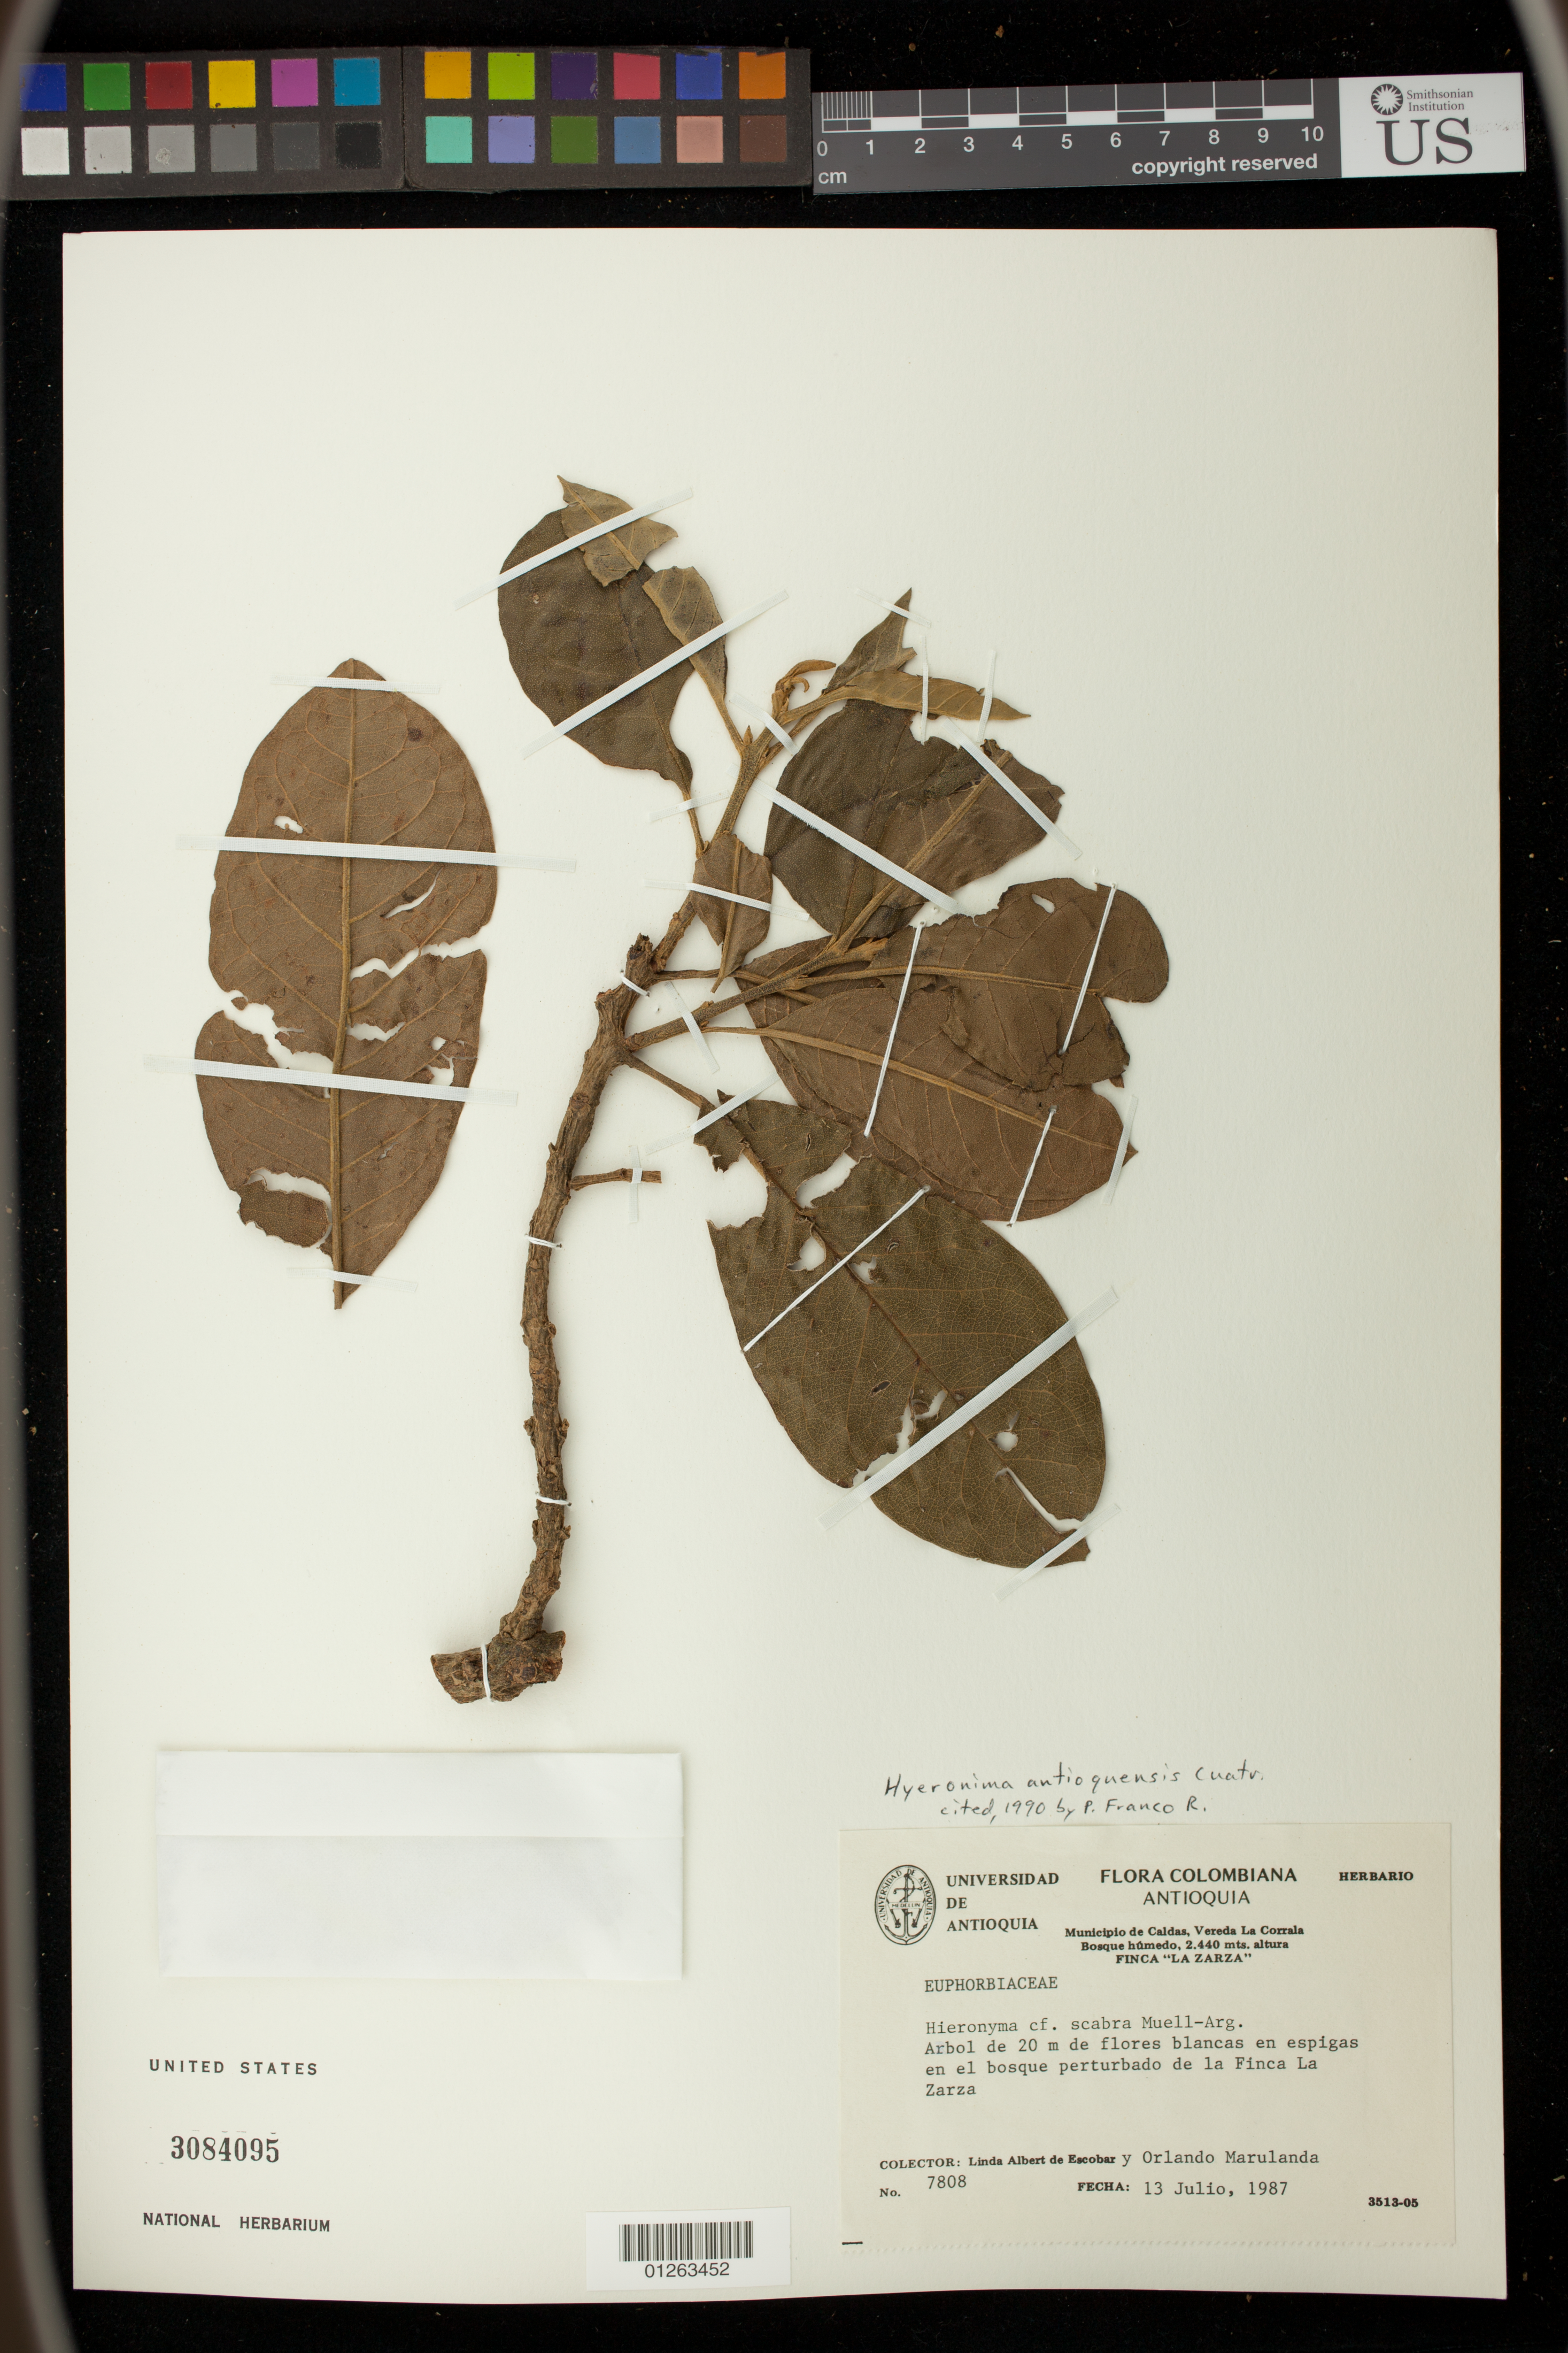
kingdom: Plantae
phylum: Tracheophyta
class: Magnoliopsida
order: Malpighiales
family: Phyllanthaceae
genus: Hieronyma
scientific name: Hieronyma antioquensis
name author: Cuatrec.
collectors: L. Escobar & O. Marulanda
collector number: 7808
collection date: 1987-07-13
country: Colombia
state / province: Caldas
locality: Municipio de Caldas, Vereda La Corrala, Bosque humedo, Finca "La Zarza"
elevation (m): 2440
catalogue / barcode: US 3084095